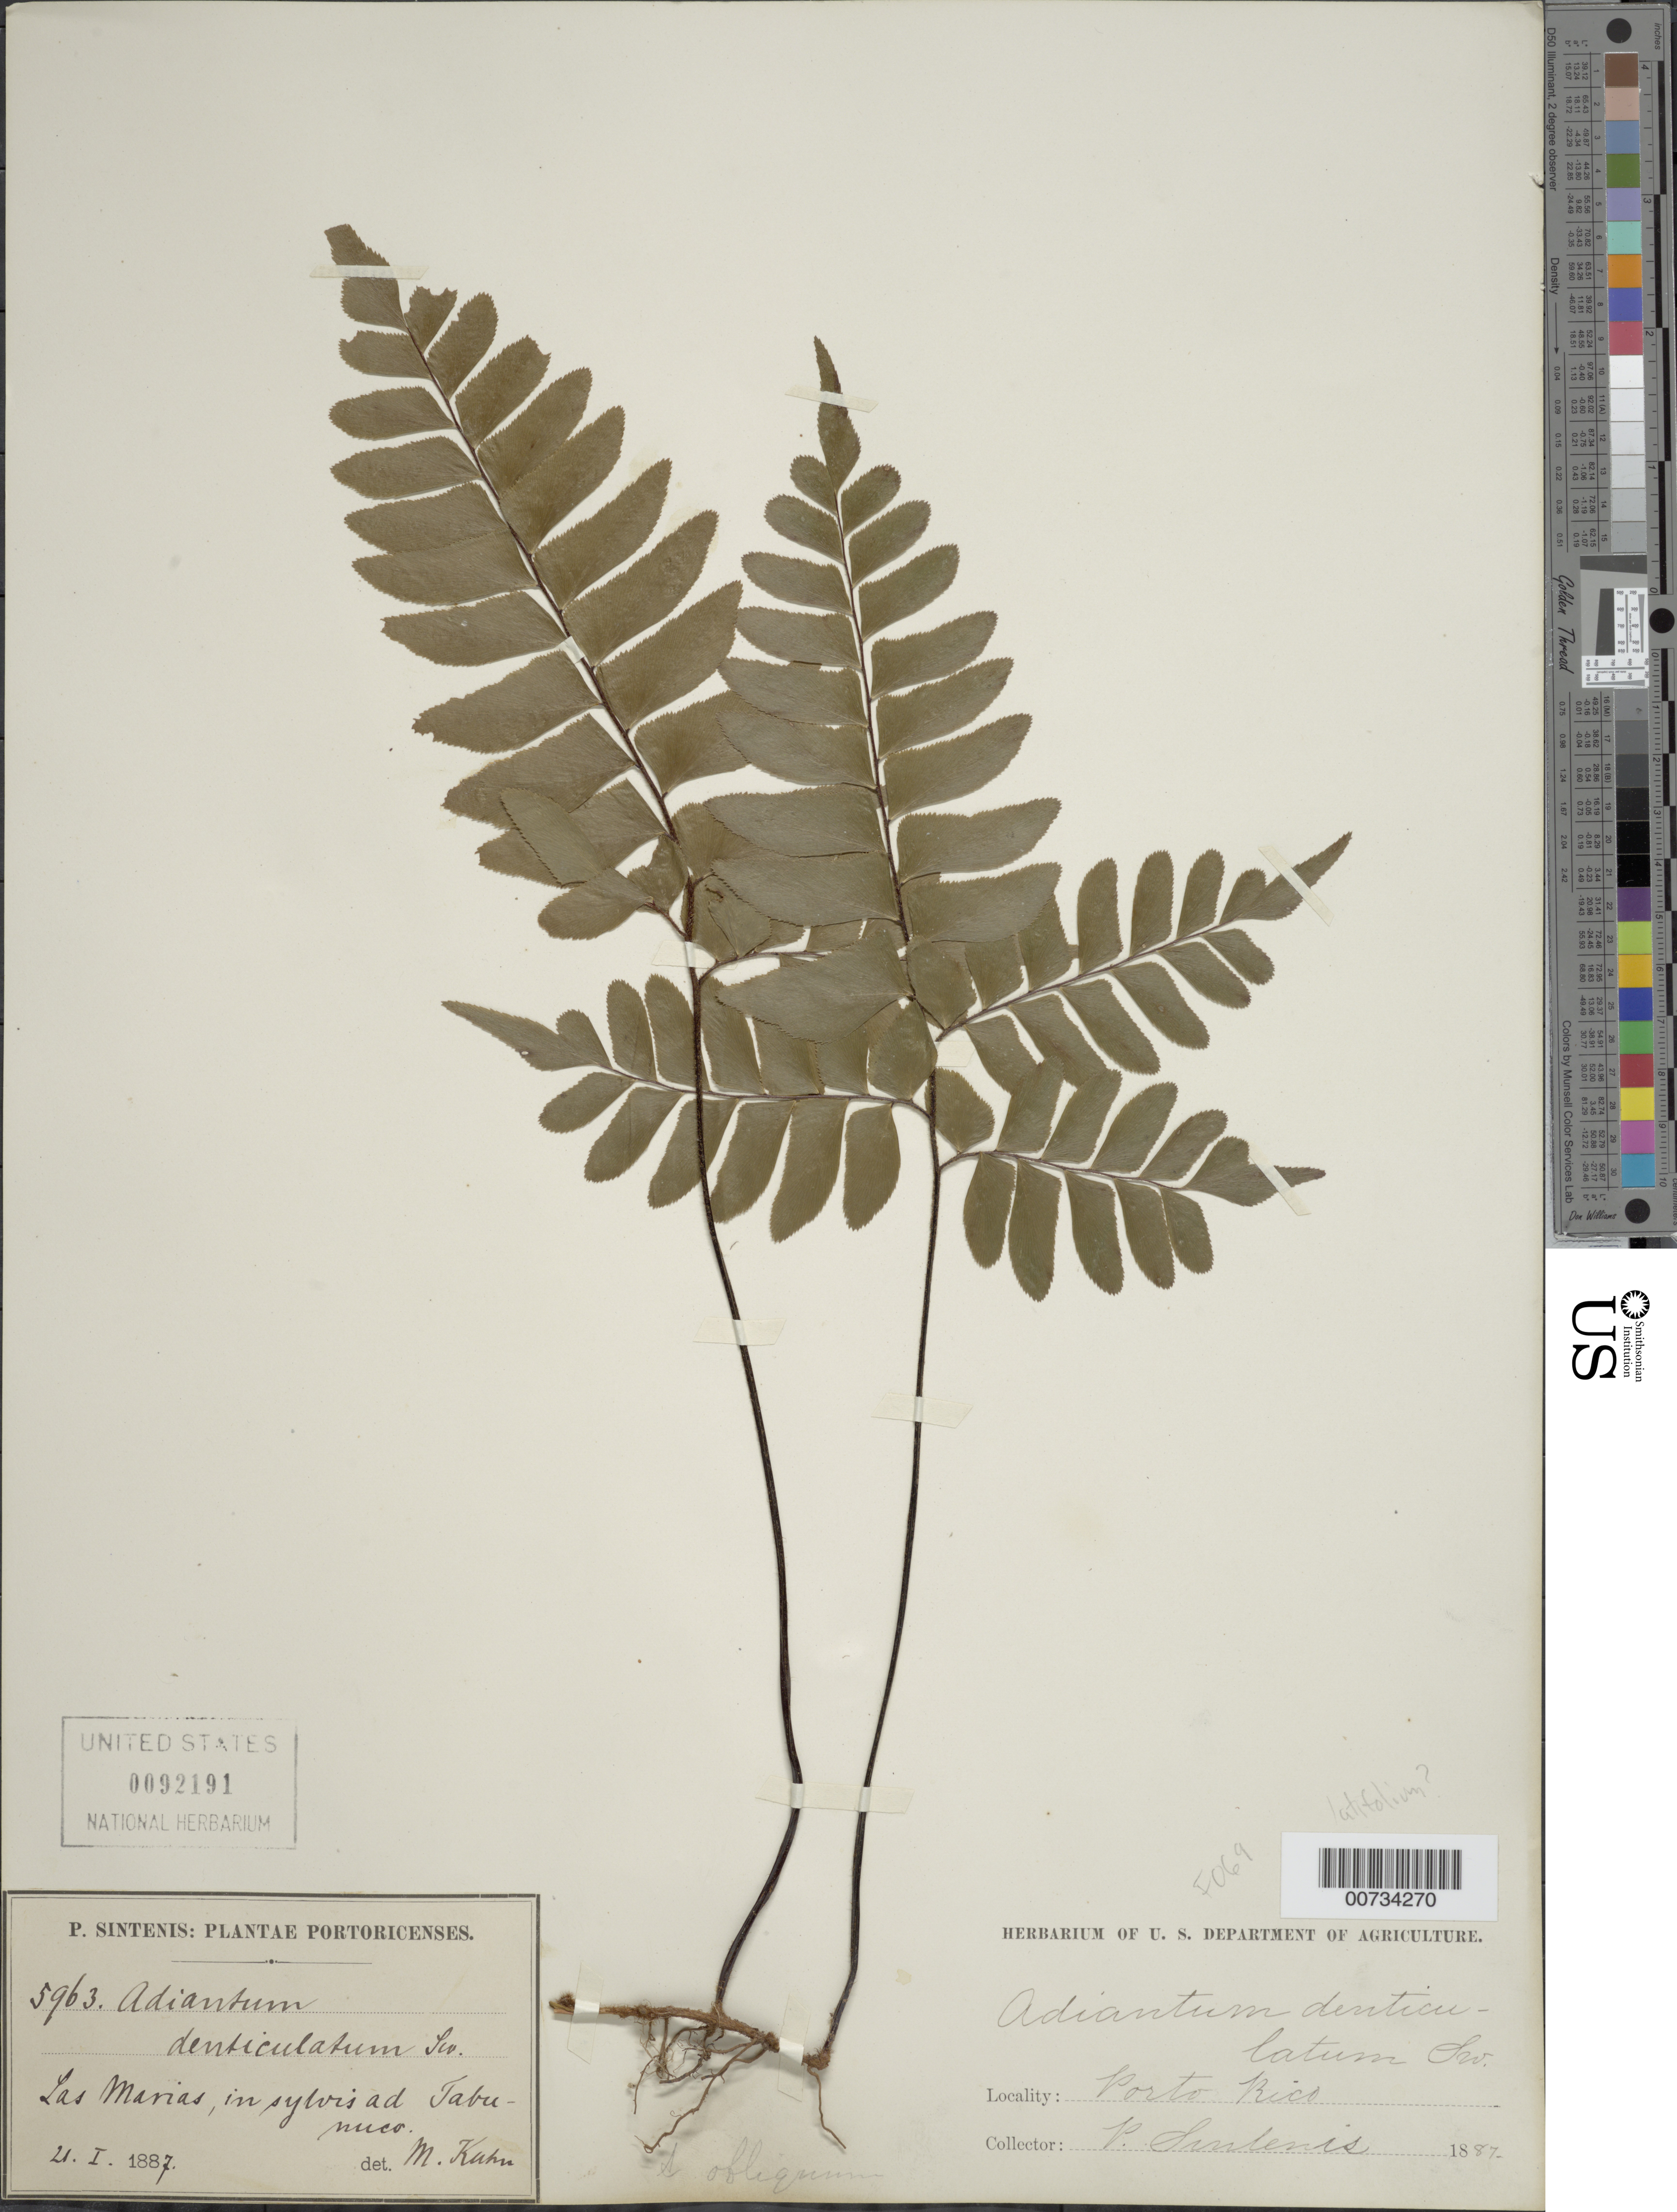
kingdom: Plantae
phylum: Tracheophyta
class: Polypodiopsida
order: Polypodiales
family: Pteridaceae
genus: Adiantum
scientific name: Adiantum obliquum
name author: Willd.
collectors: P. Sintenis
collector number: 5963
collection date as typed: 21 Jan 1887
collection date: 1887-01-21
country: Puerto Rico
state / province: Las Marías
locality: Las Marias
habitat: In sylvis ad Tabunuco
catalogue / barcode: US 92191